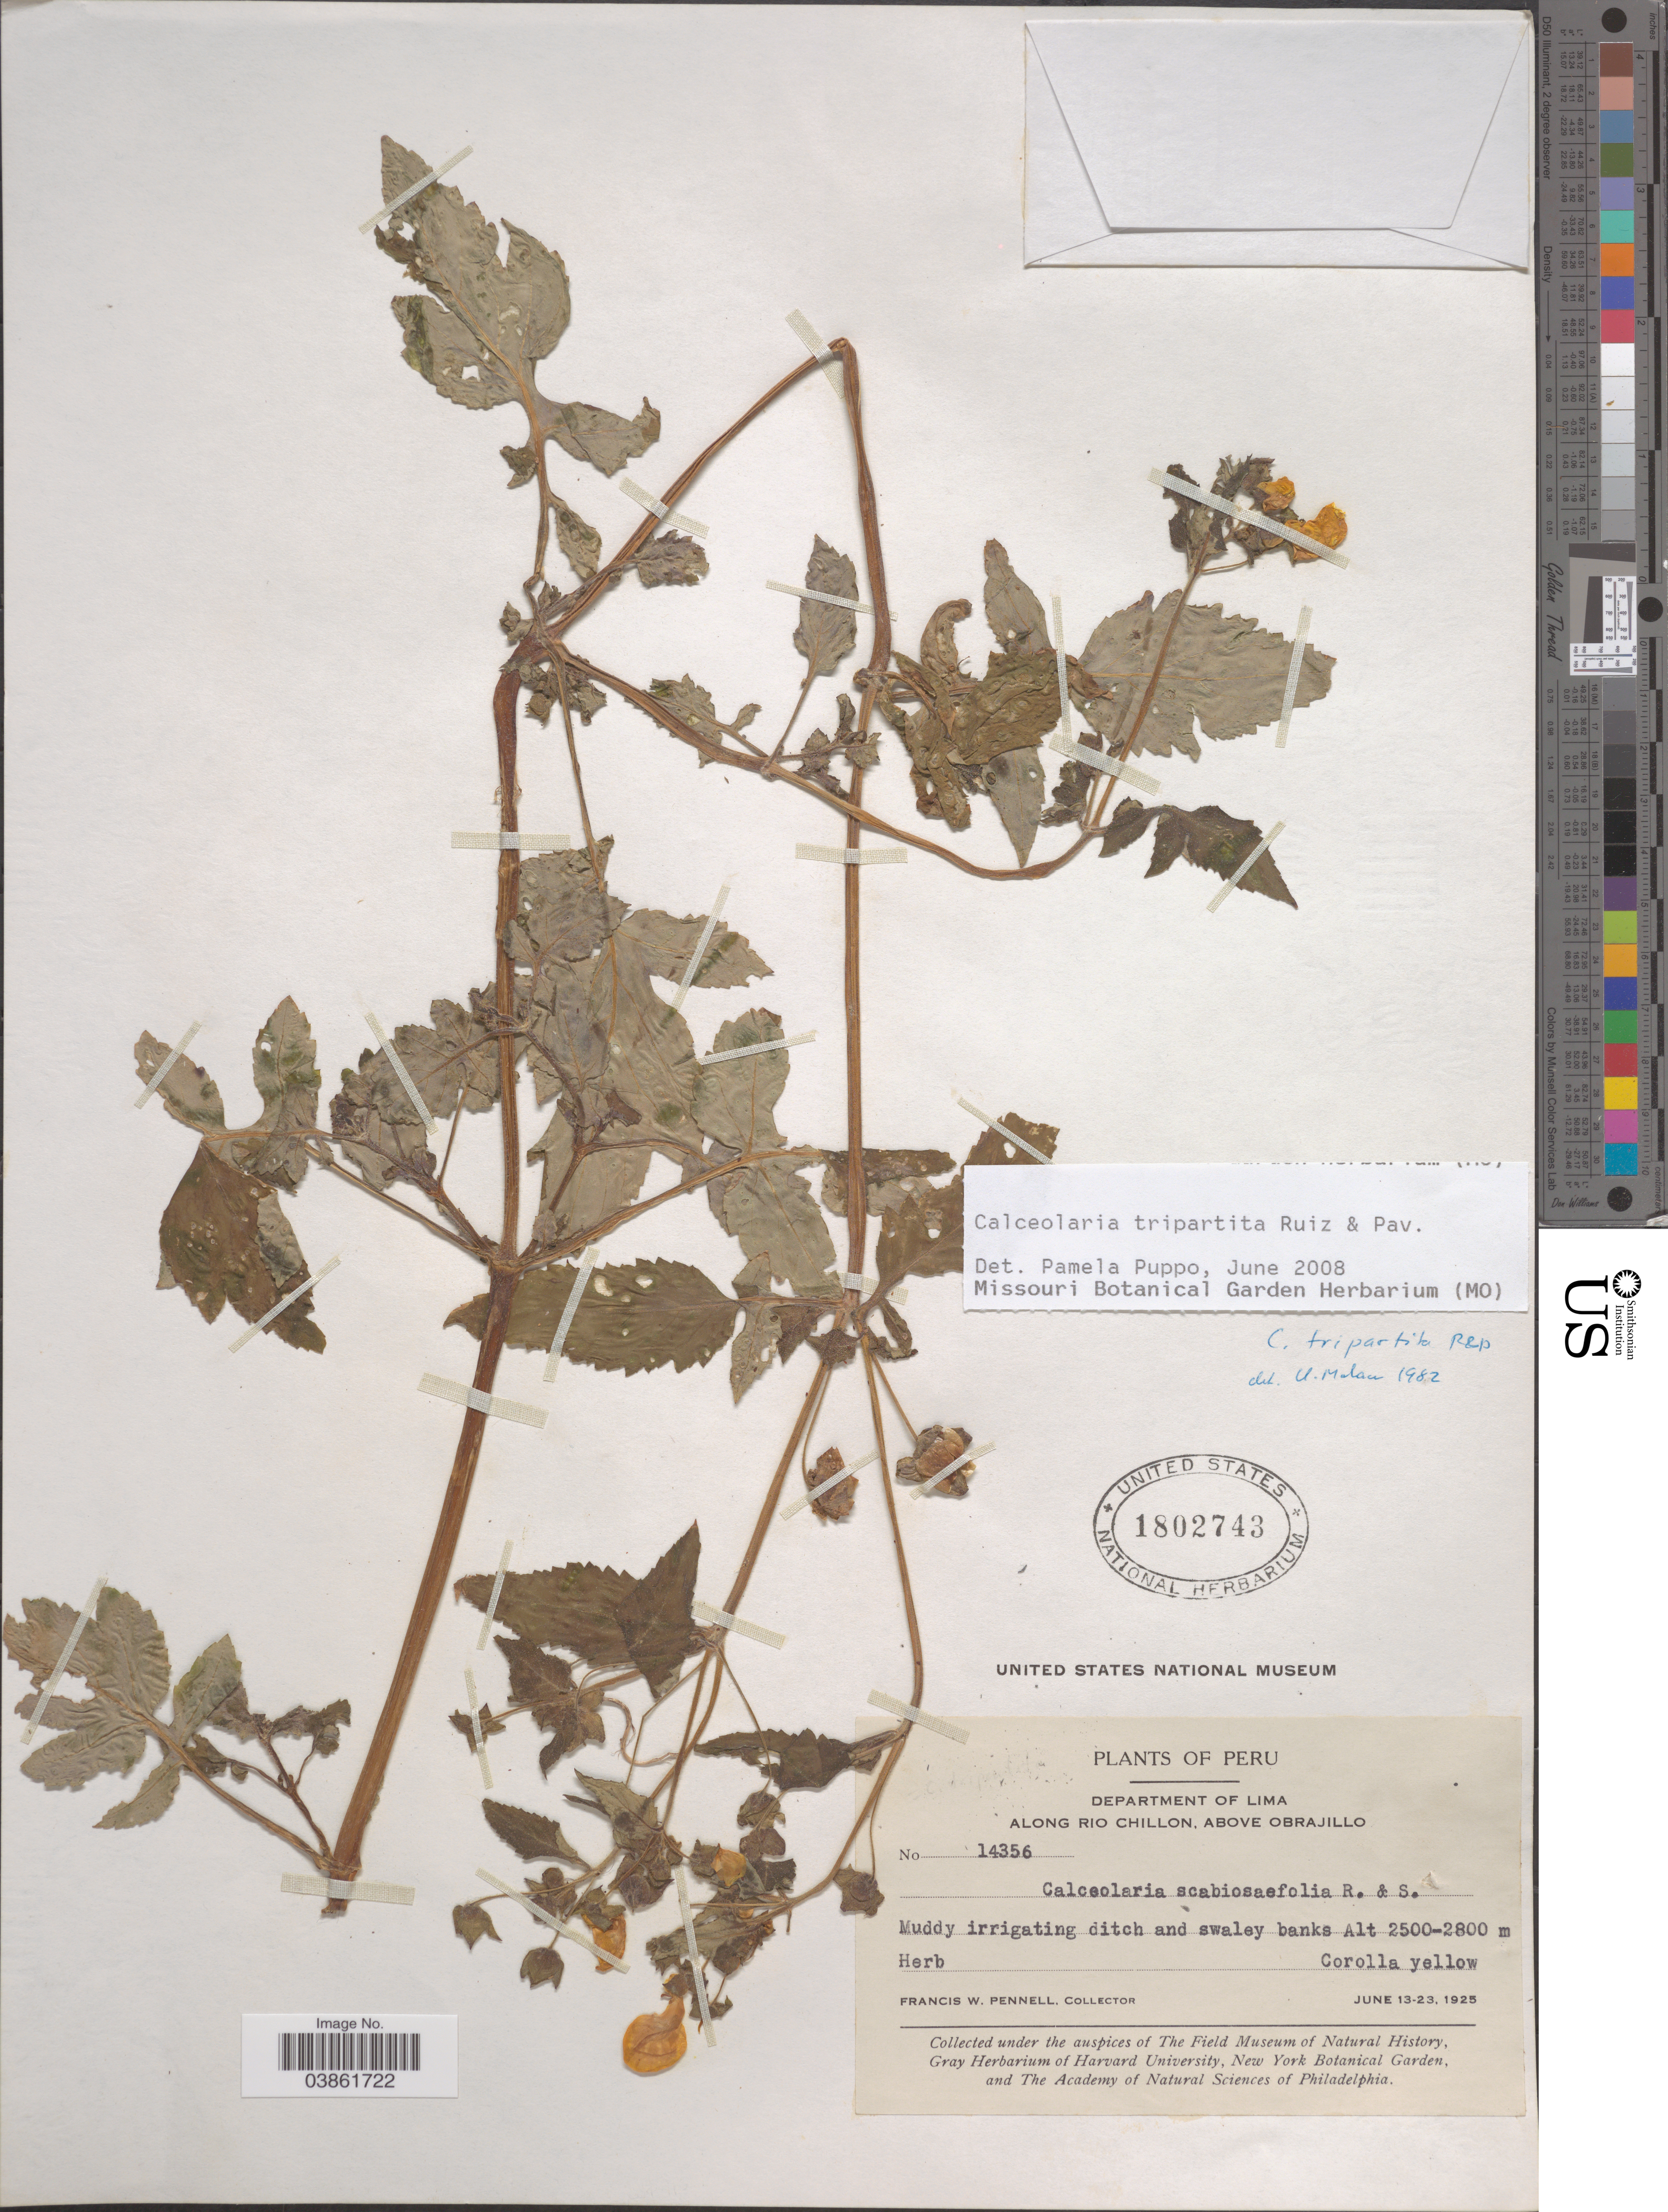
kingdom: Plantae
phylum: Tracheophyta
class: Magnoliopsida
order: Lamiales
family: Calceolariaceae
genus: Calceolaria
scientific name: Calceolaria tripartita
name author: Ruiz & Pav.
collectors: F. W. Pennell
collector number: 14356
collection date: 1925-06-13/1925-06-23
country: Peru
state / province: Lima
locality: Department of Lima. Along Rio Chillon, above Obrajillo.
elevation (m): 2500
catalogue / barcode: US 1802743